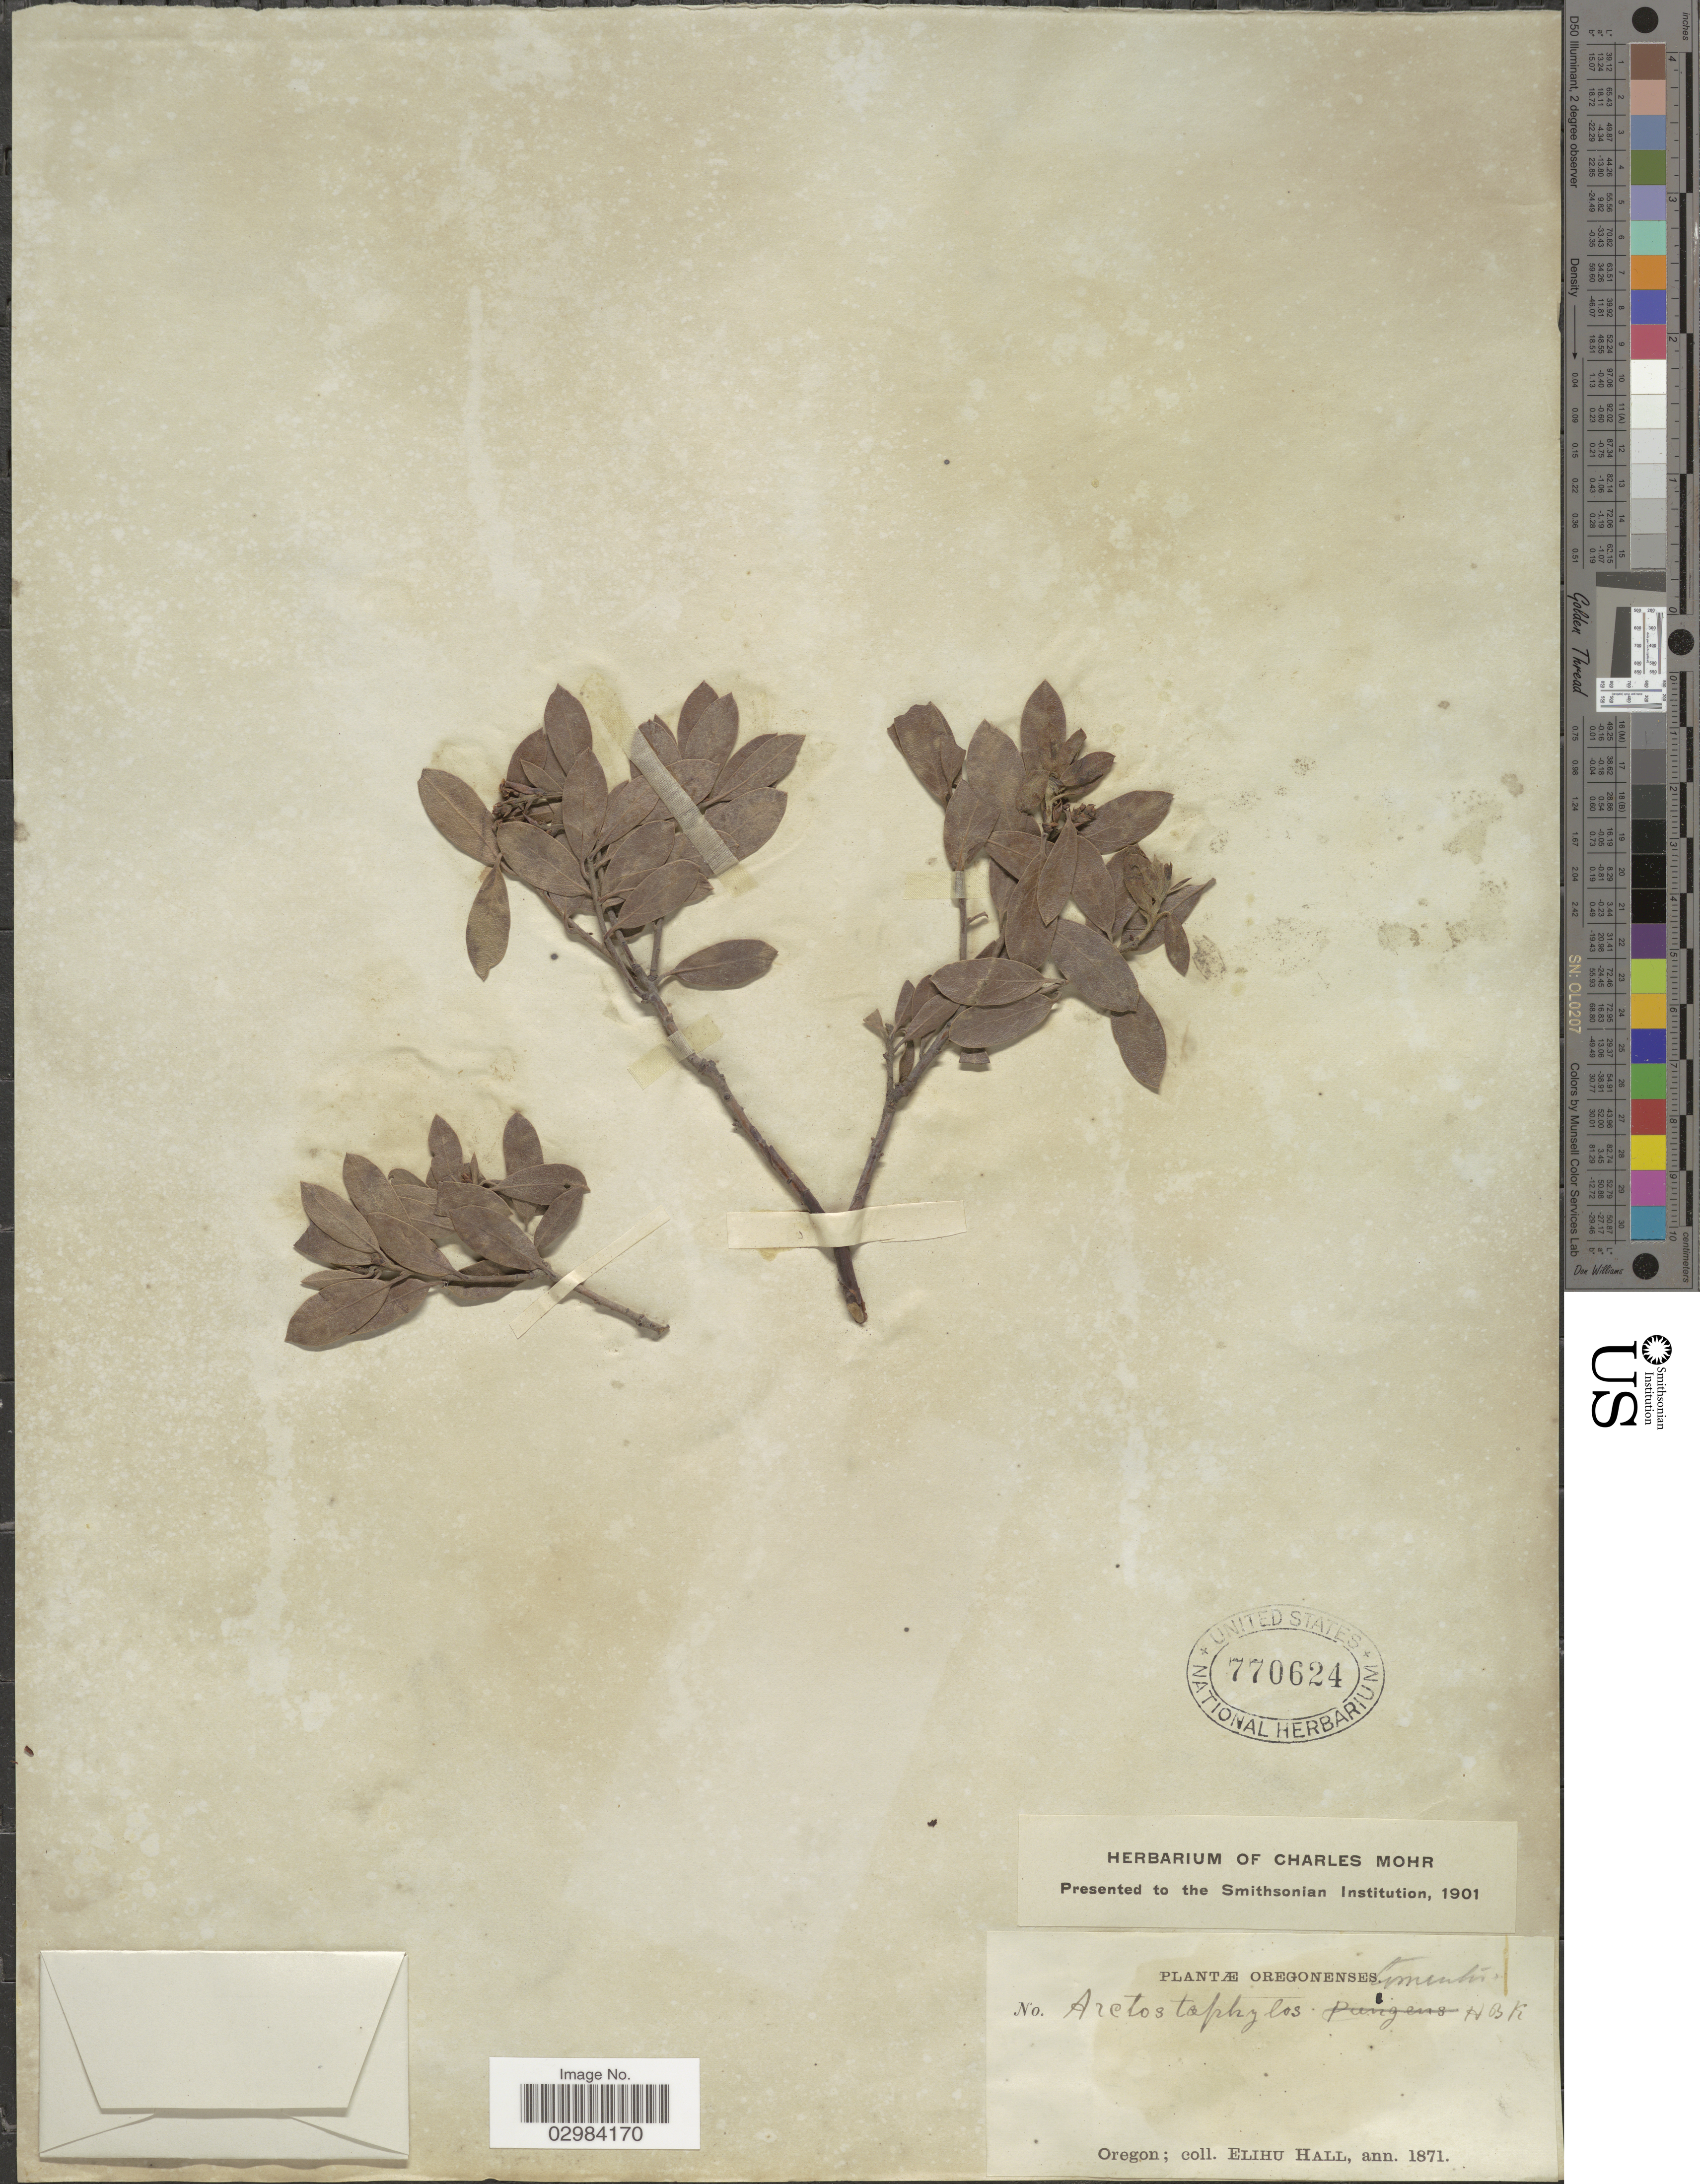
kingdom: Plantae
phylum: Tracheophyta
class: Magnoliopsida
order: Ericales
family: Ericaceae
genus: Arctostaphylos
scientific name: Arctostaphylos nevadensis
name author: A. Gray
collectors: E. Hall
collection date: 1871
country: United States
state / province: Oregon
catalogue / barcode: US 770624